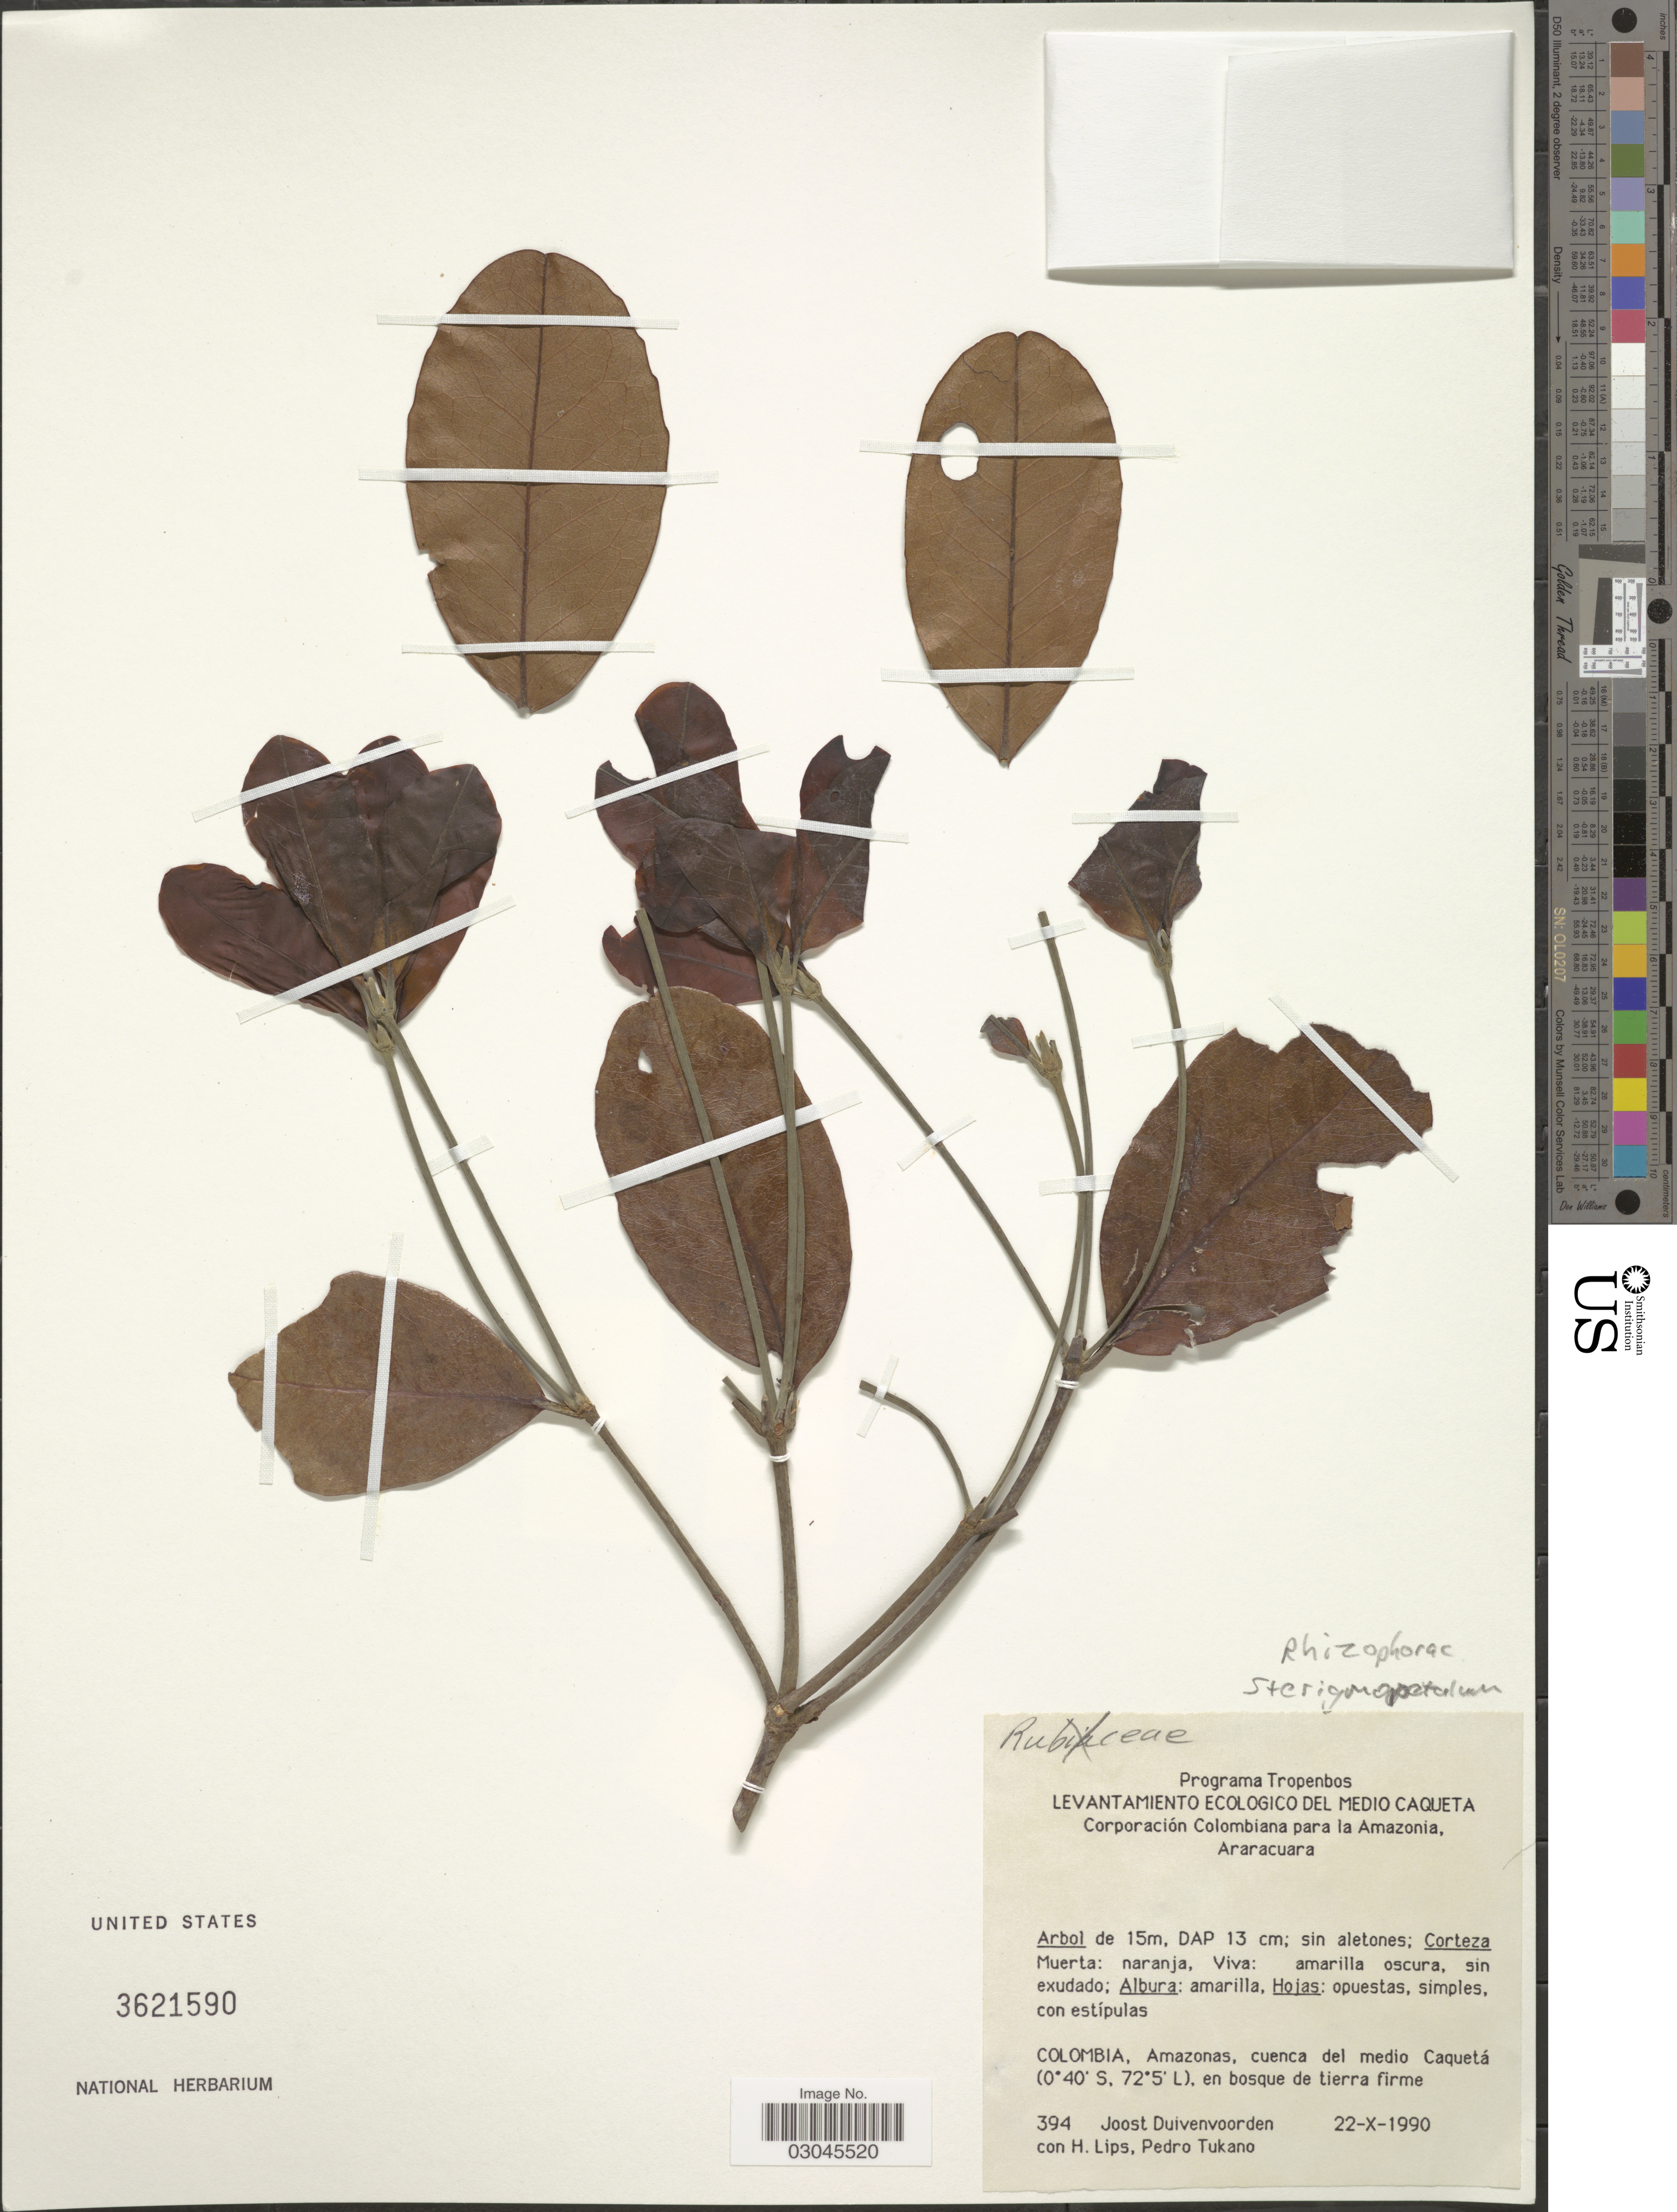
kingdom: Plantae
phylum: Tracheophyta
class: Magnoliopsida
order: Malpighiales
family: Rhizophoraceae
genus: Sterigmapetalum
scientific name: Sterigmapetalum sp.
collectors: J. Duivenvoorden, H. Lips & P. Tukano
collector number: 394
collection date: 1990-10-22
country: Colombia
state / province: Amazônas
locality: Cuenca del medio Caquetá, en bosque de tierra firme.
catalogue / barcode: US 3621590